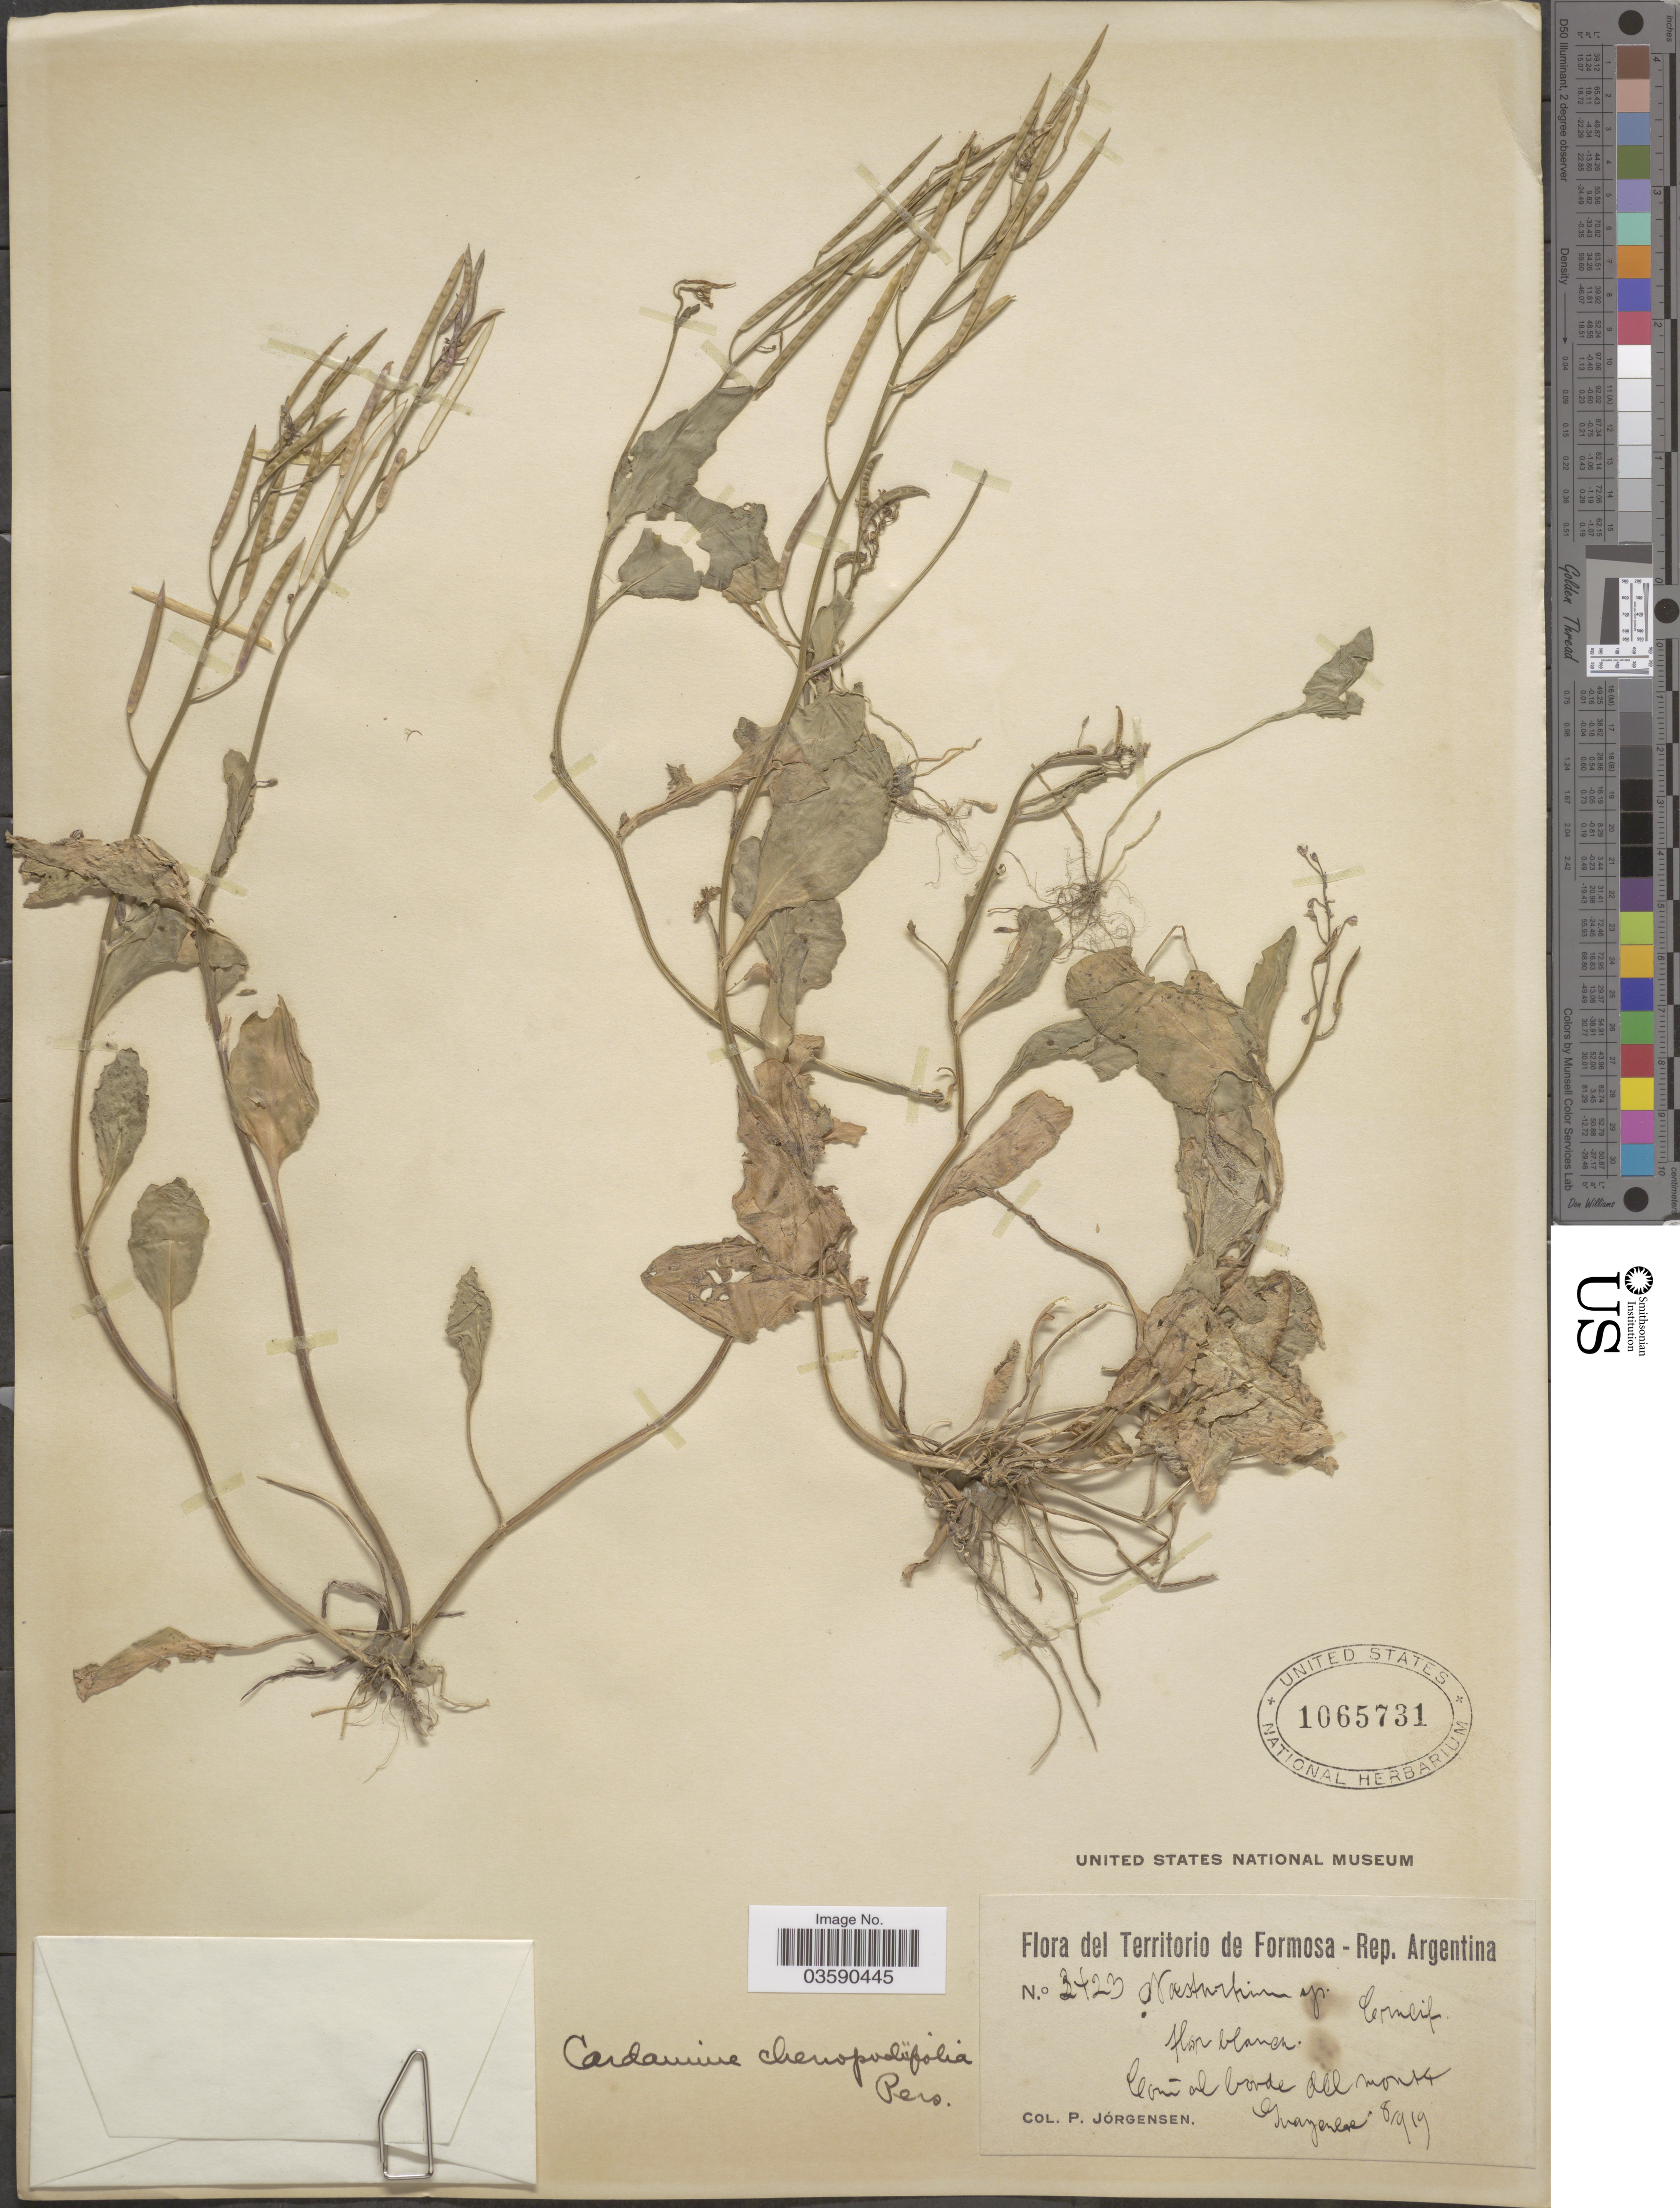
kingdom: Plantae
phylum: Tracheophyta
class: Magnoliopsida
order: Brassicales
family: Brassicaceae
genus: Cardamine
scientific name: Cardamine chenopodifolia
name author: Pers.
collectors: P. Jörgensen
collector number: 2423*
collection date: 1919-08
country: Argentina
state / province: Formosa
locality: Común al borde del monte Guaycolec.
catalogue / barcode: US 1065731